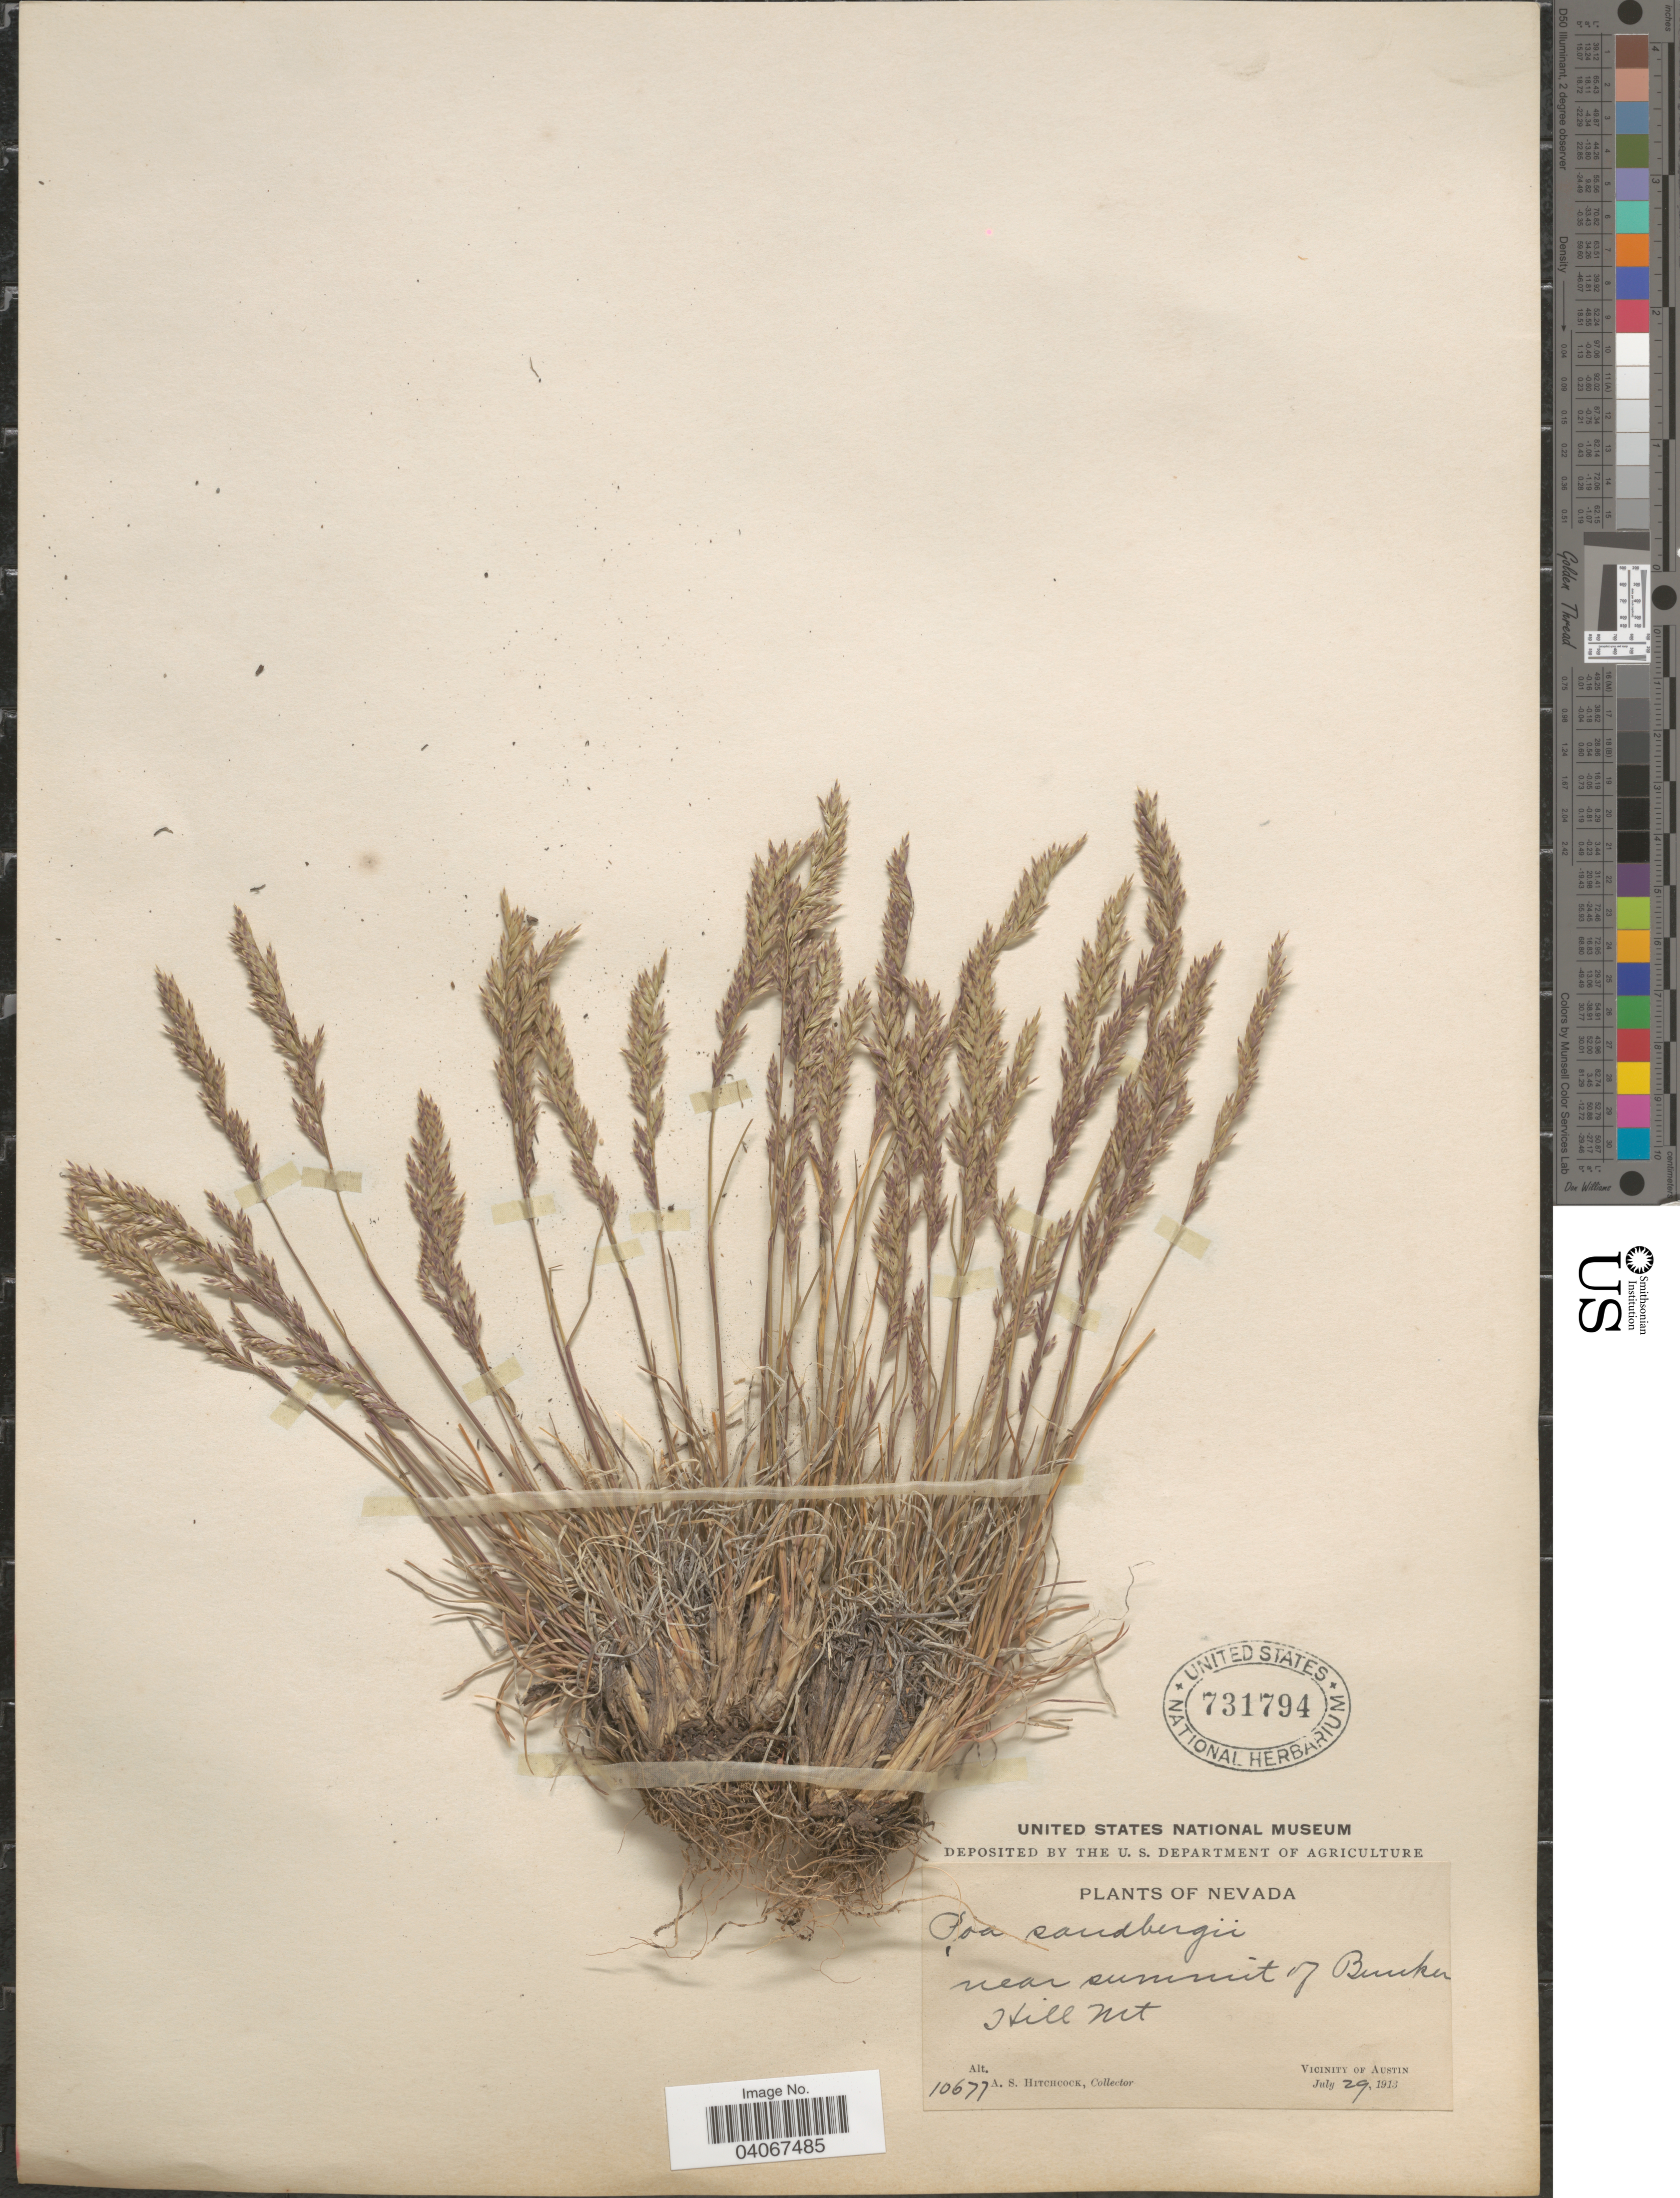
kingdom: Plantae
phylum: Tracheophyta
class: Liliopsida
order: Poales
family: Poaceae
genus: Poa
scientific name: Poa secunda subsp. secunda var. secunda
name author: J. Presl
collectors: A. S. Hitchcock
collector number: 10677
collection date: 1913-07-29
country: United States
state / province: Nevada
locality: Near summit of Bucker Hill Mt. Vicinity of Austin.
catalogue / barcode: US 731794